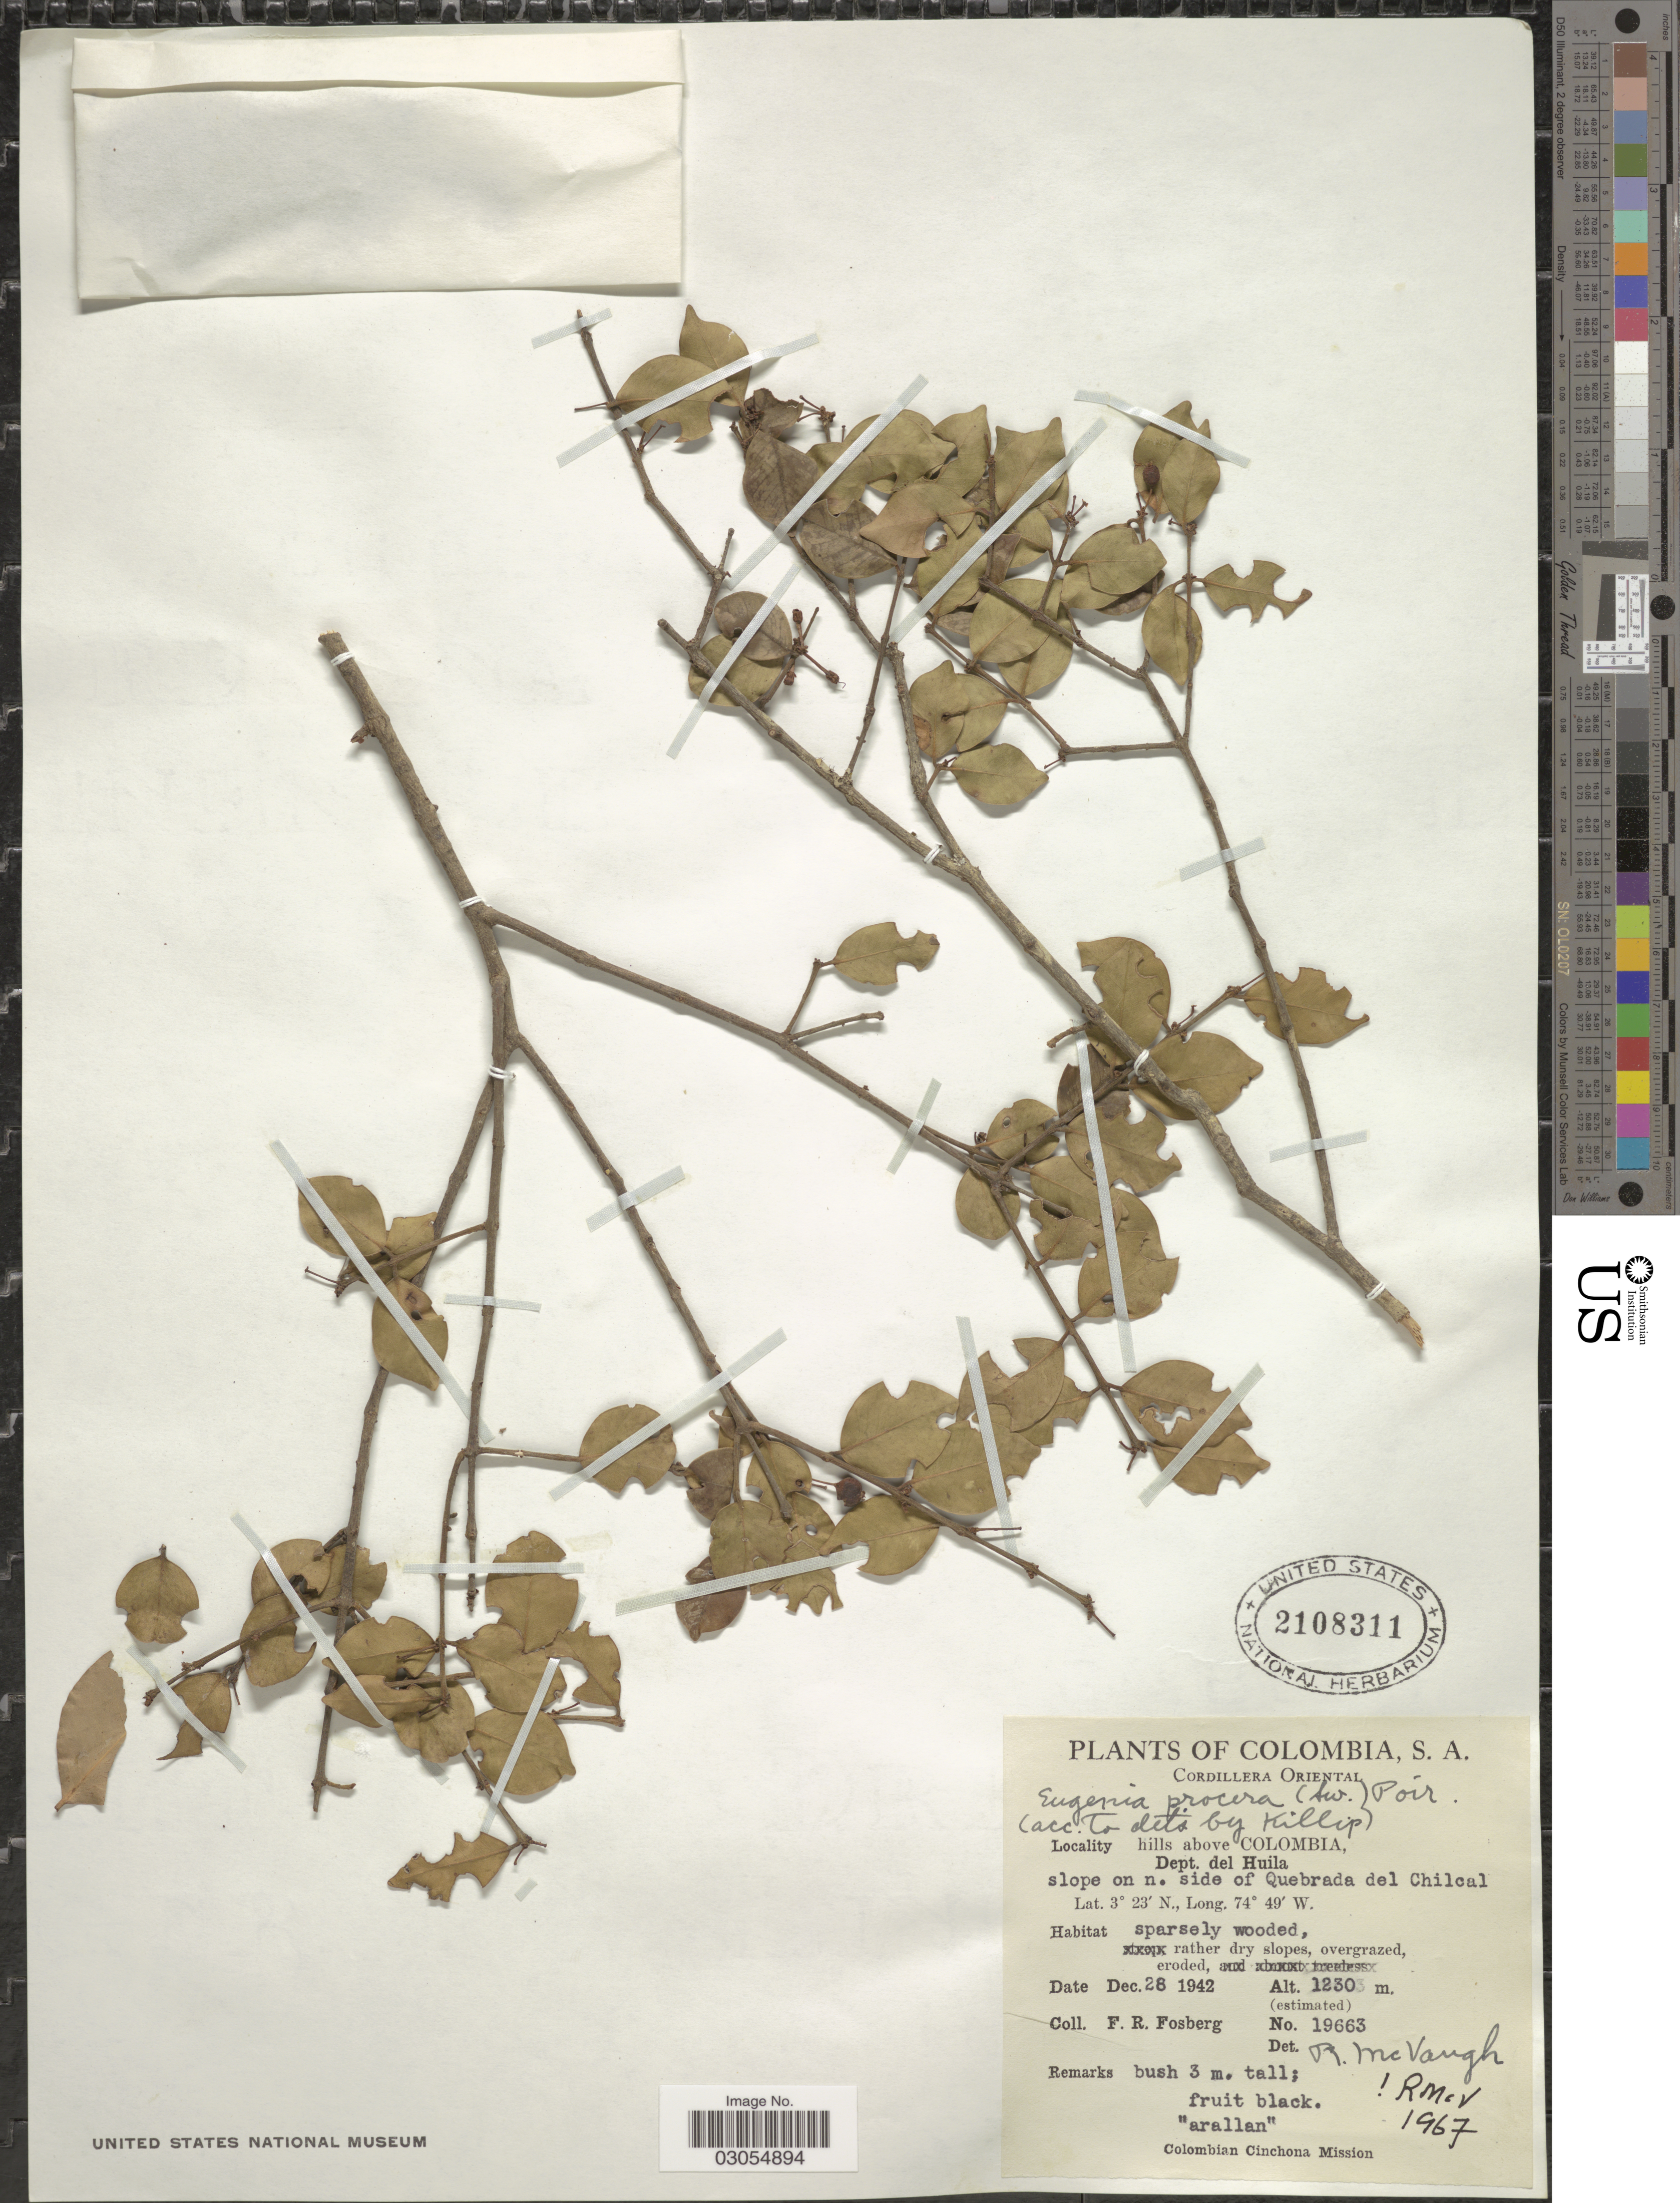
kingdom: Plantae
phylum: Tracheophyta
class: Magnoliopsida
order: Myrtales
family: Myrtaceae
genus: Eugenia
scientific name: Eugenia procera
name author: (Sw.) Poir.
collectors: F. R. Fosberg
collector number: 19663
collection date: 1942-12-28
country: Colombia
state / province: Huila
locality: Cordillera Oriental. Hills above Colombia, Dept. del Huila. Slope on n. side of Quebrada del Chilcal.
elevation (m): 1230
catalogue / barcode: US 2108311